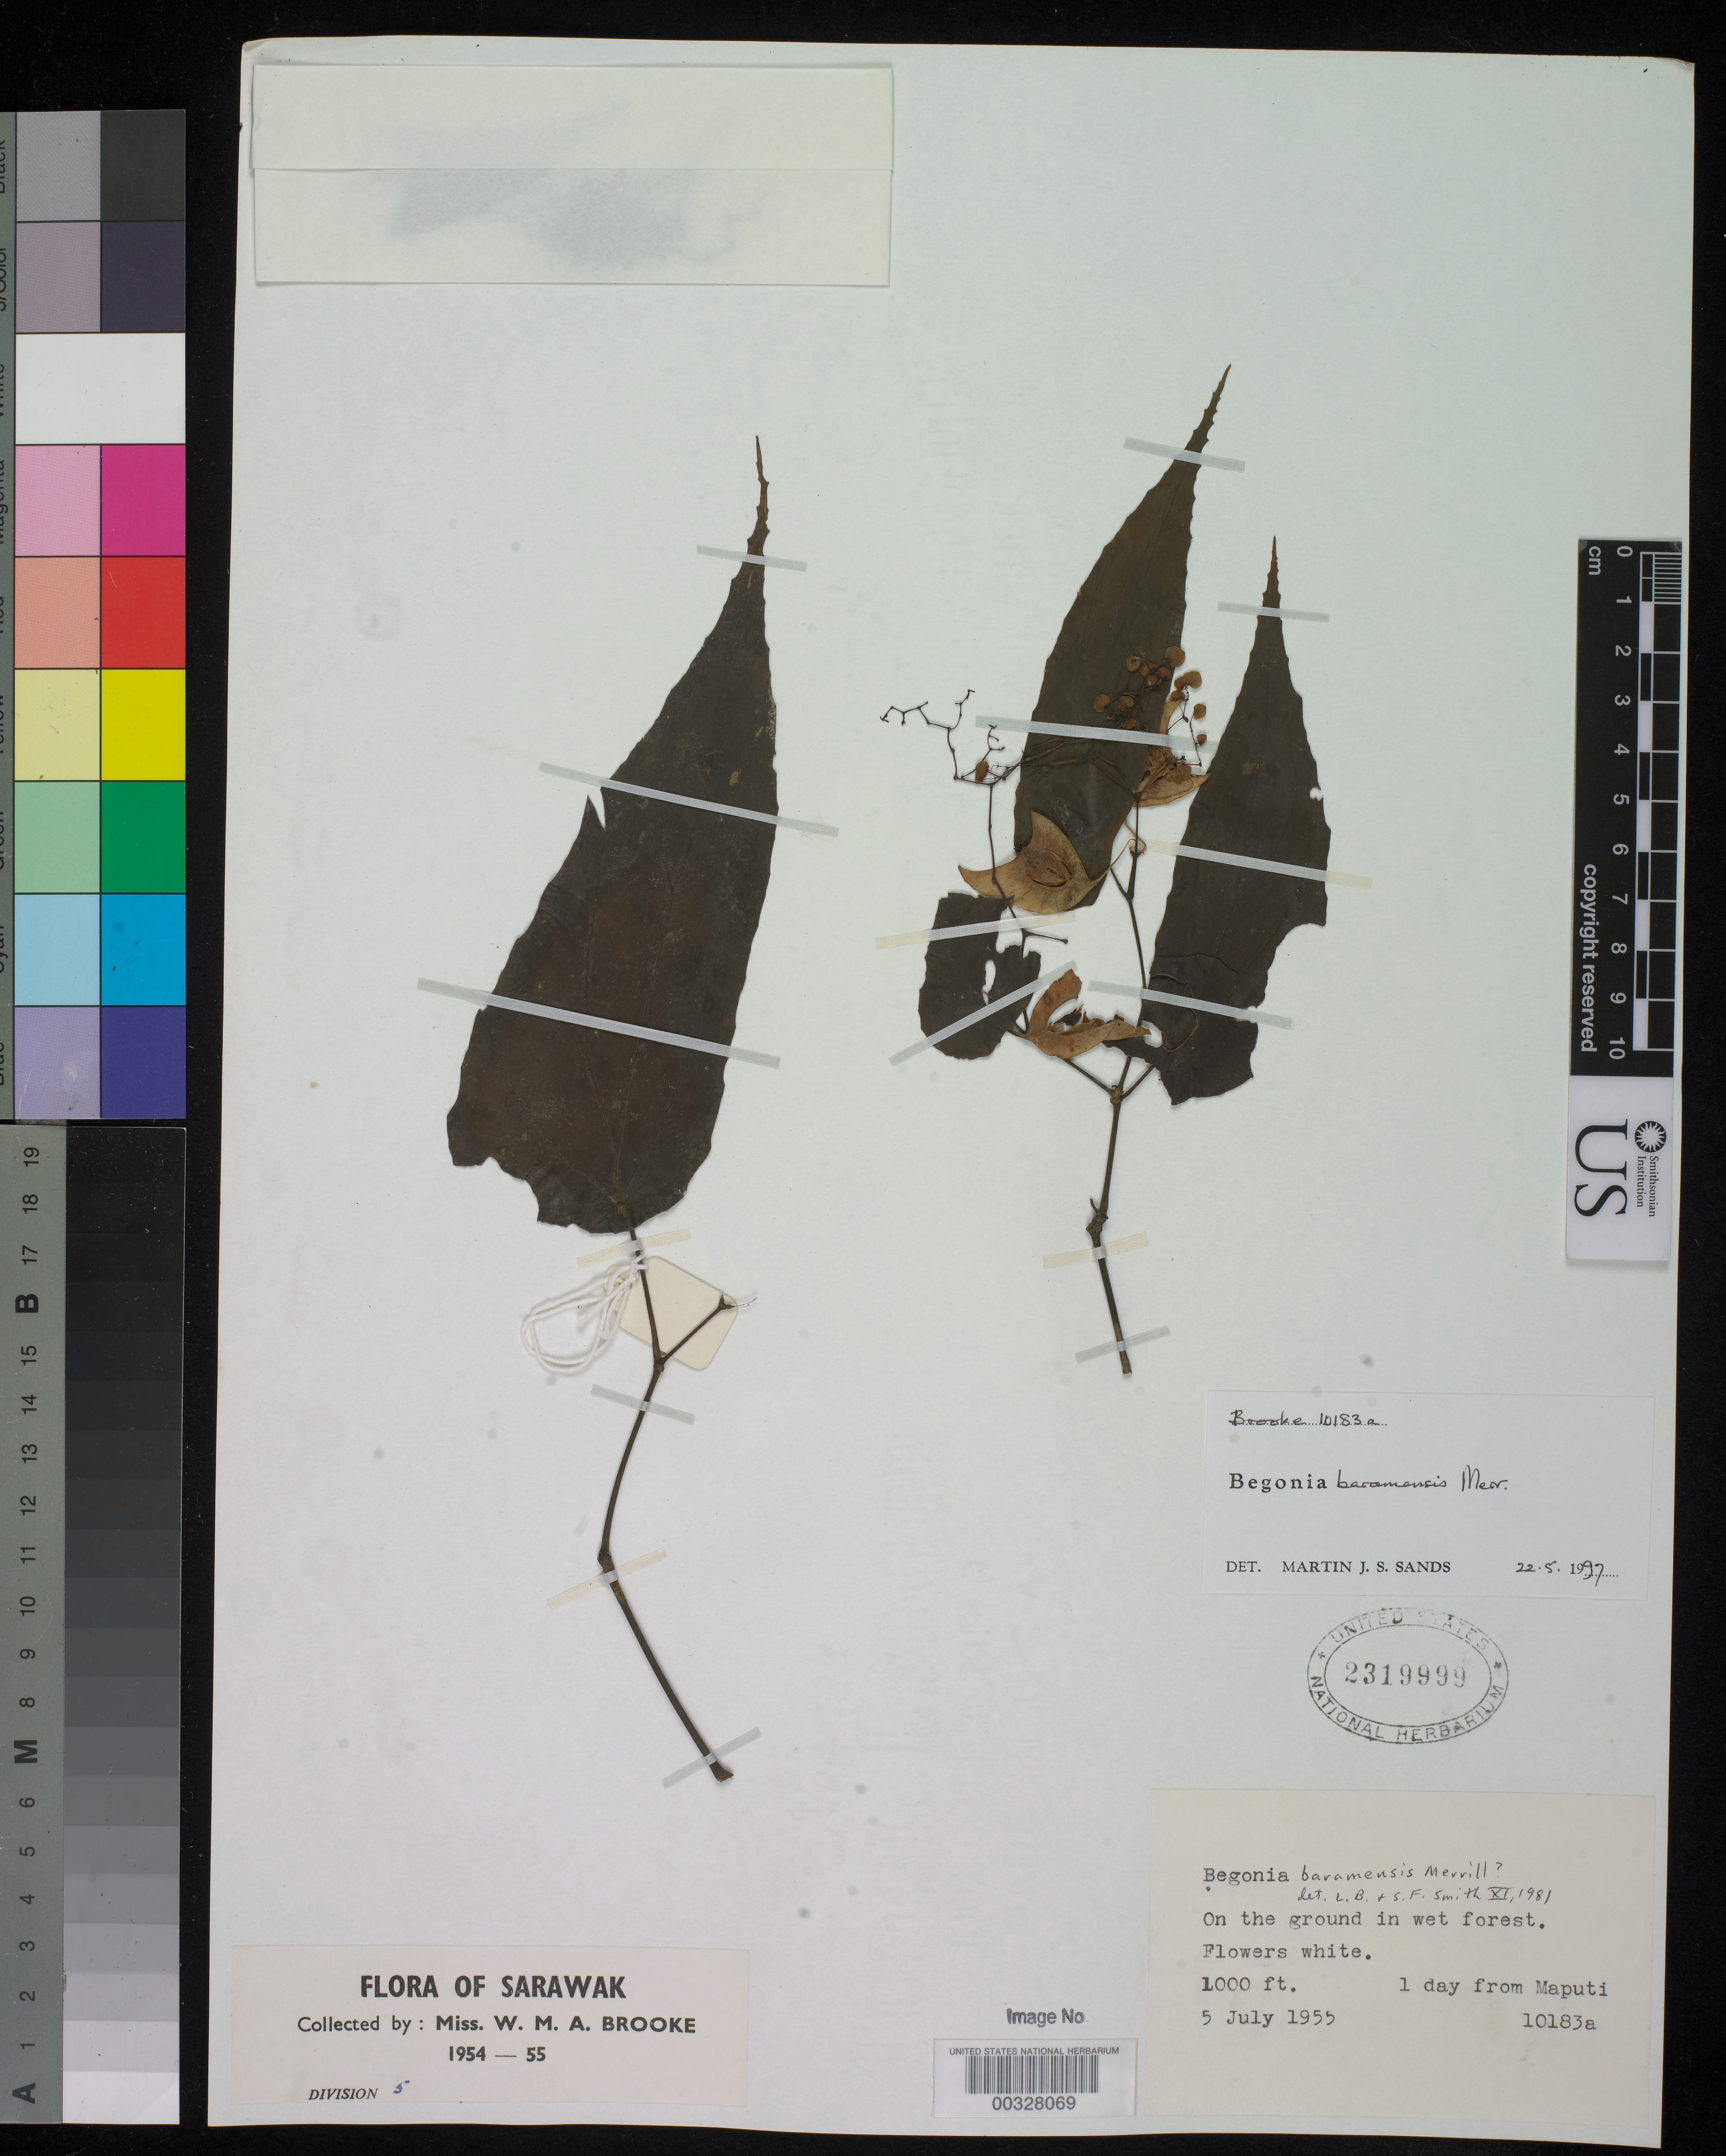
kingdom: Plantae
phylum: Tracheophyta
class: Magnoliopsida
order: Cucurbitales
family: Begoniaceae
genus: Begonia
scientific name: Begonia baramensis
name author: Merr.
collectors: W. Brooke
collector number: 10183a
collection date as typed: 05 Jul 1955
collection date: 1955-07-05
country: Malaysia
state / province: Sarawak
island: Borneo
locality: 1 day from maputi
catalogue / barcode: US 2319999